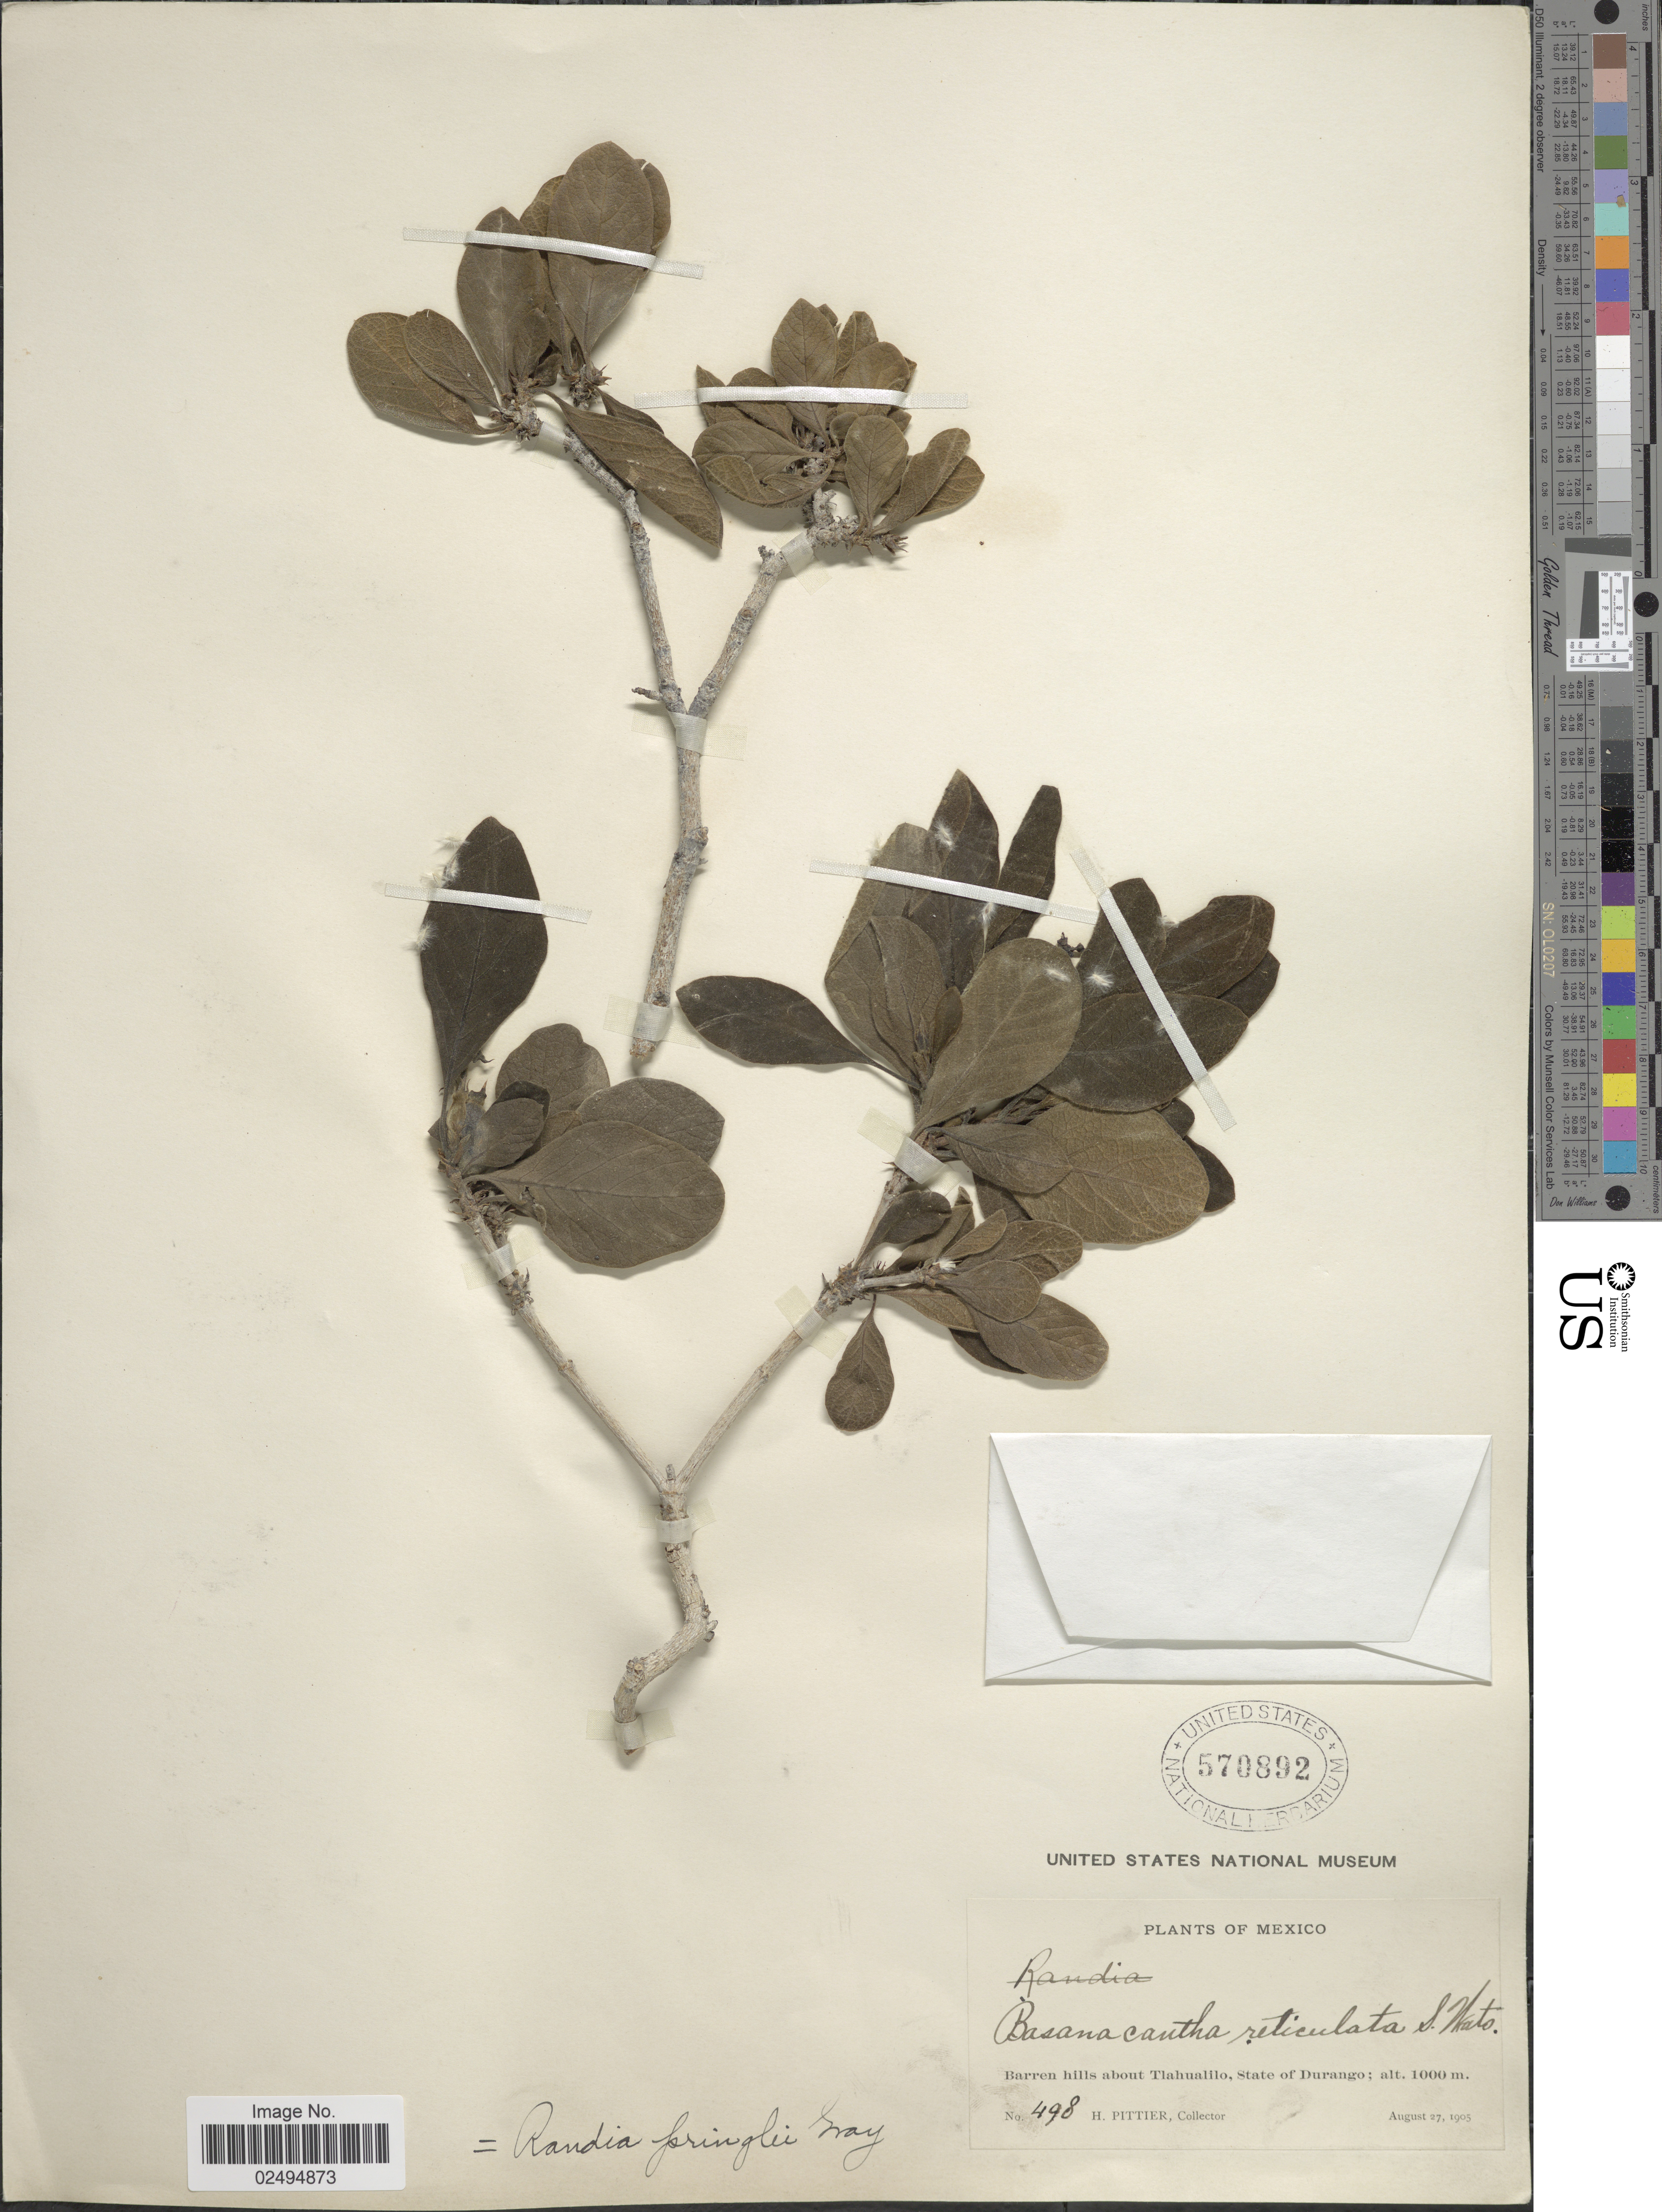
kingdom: Plantae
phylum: Tracheophyta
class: Magnoliopsida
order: Gentianales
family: Rubiaceae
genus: Randia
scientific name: Randia pringlei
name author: (S. Watson) A. Gray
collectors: H. F. Pittier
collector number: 498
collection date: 1905-08-27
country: Mexico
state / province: Durango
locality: Barren hills about Tlahualilo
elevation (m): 1000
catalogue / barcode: US 570892